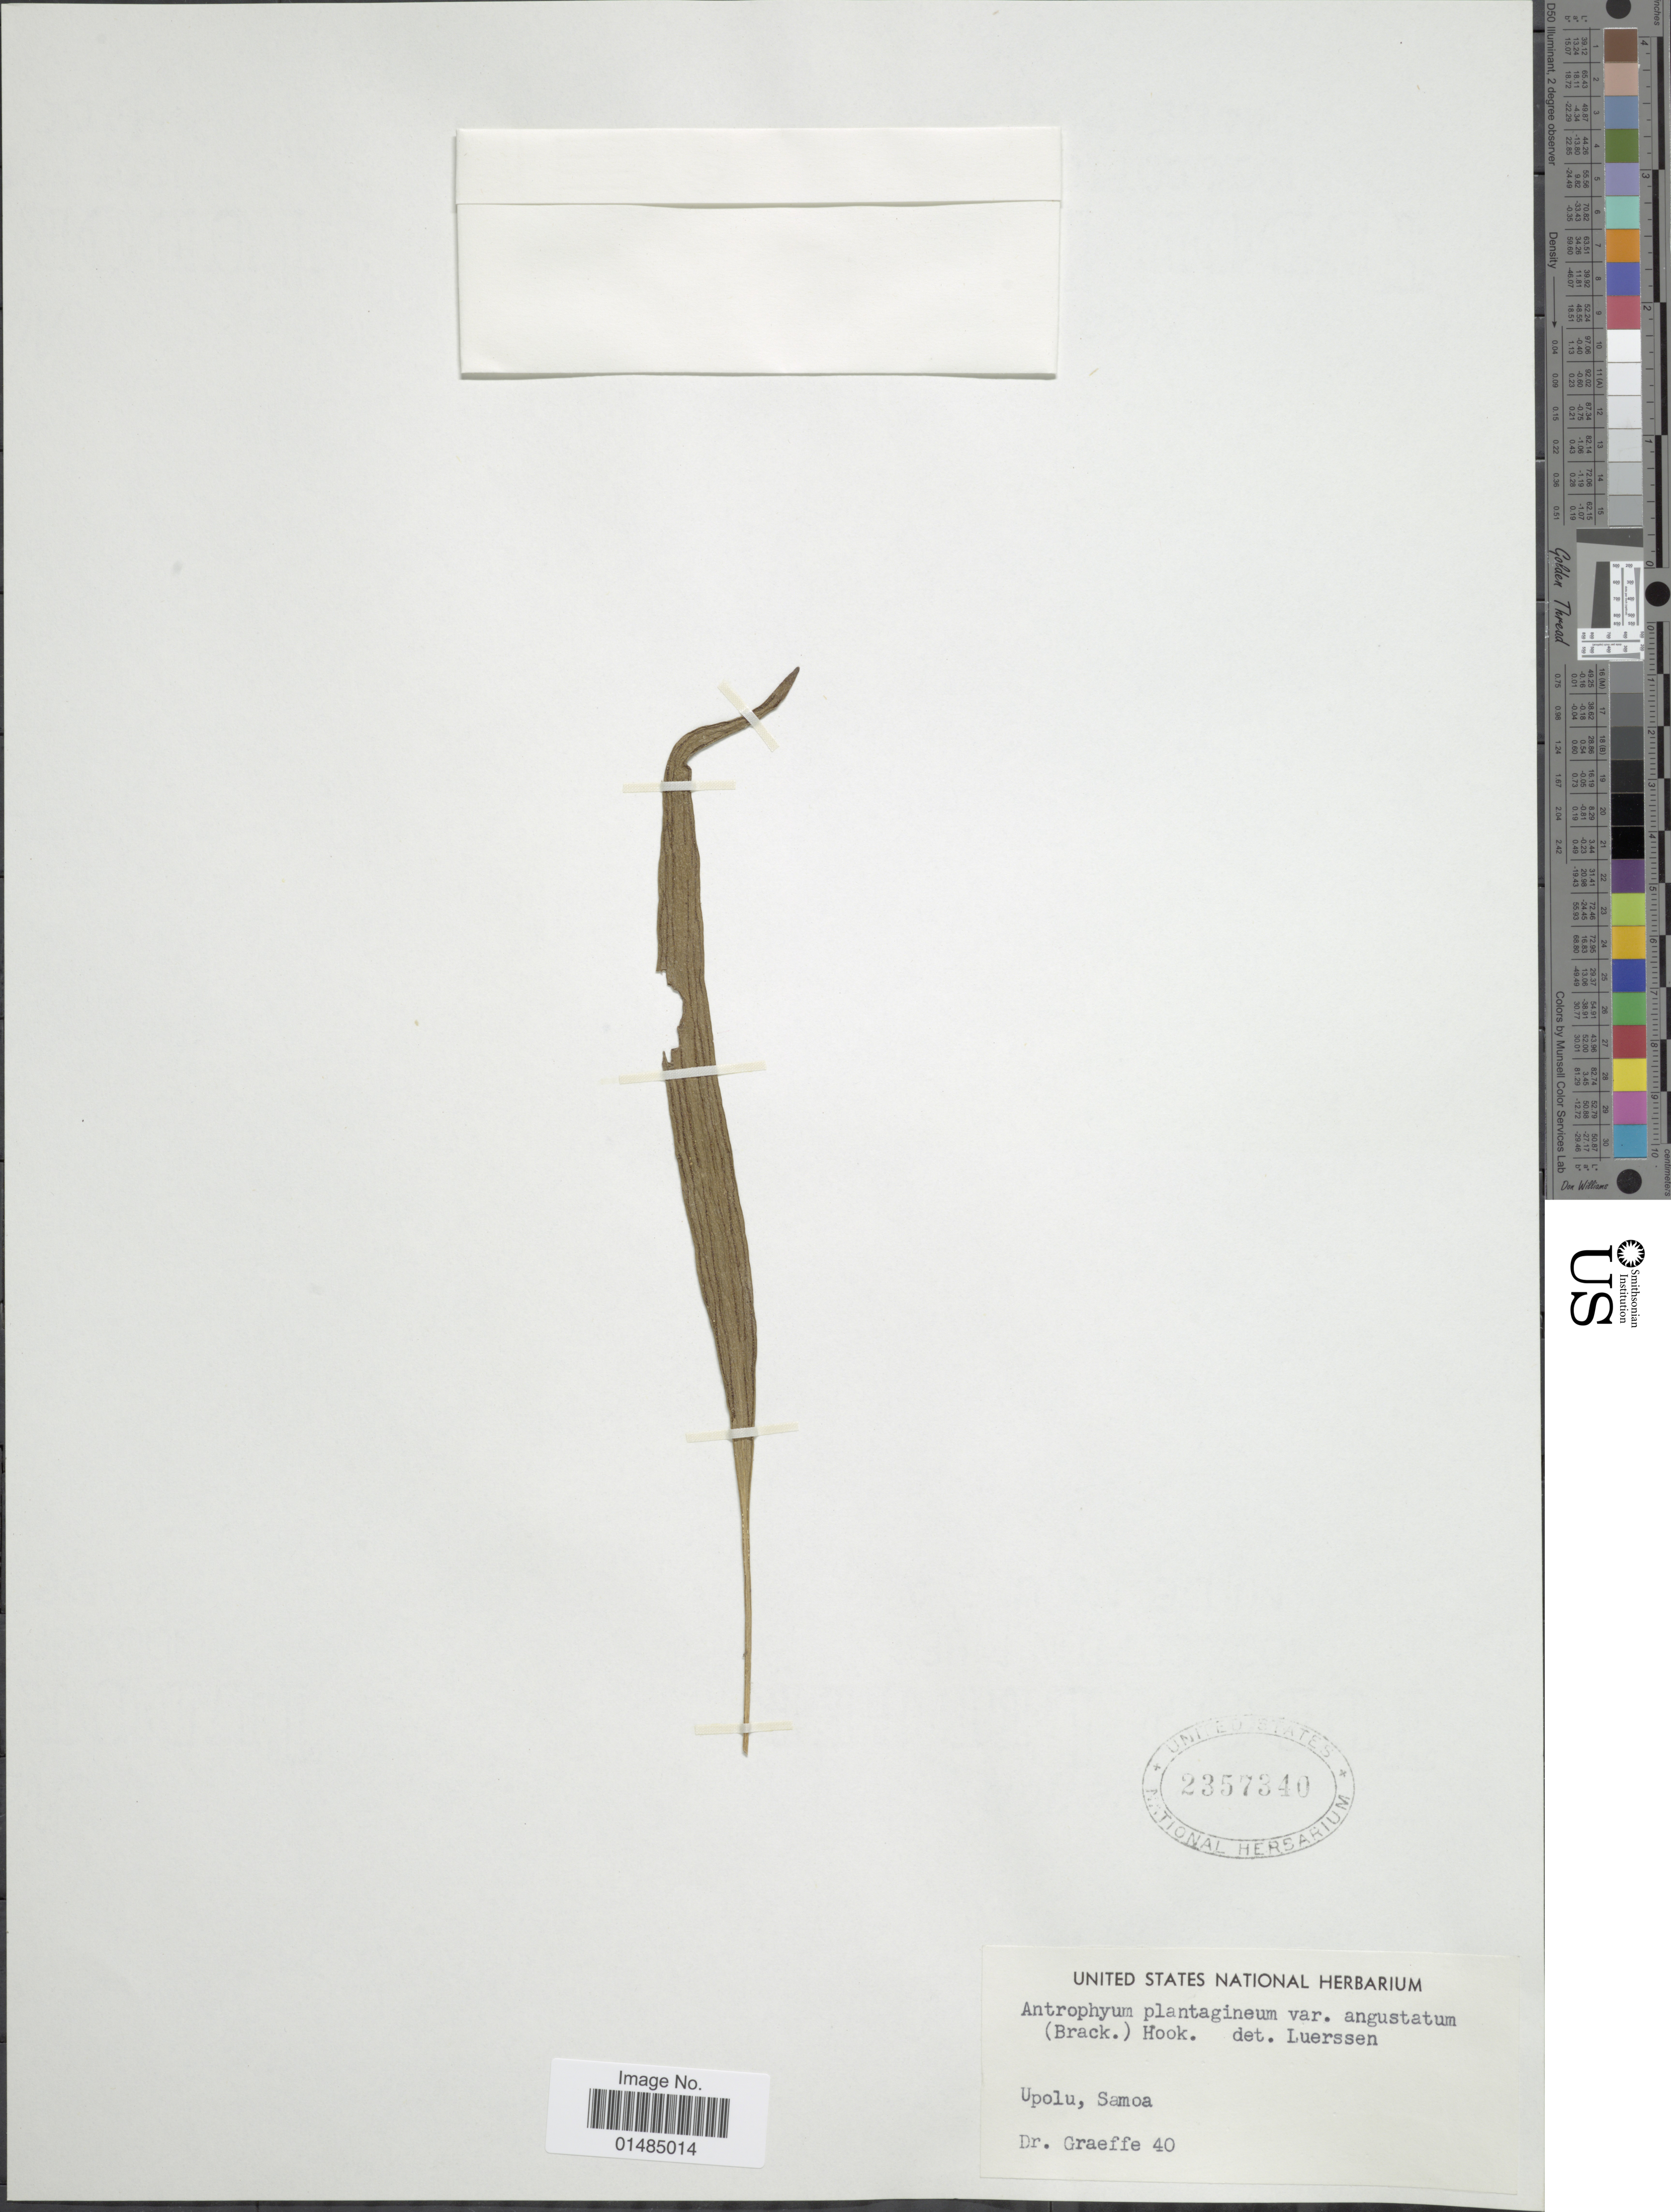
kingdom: Plantae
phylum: Tracheophyta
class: Polypodiopsida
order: Polypodiales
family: Pteridaceae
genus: Antrophyum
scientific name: Antrophyum angustatum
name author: Brack. in Wilkes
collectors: Graeffe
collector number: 40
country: Samoa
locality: Upolu, Samoa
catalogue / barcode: US 2357340